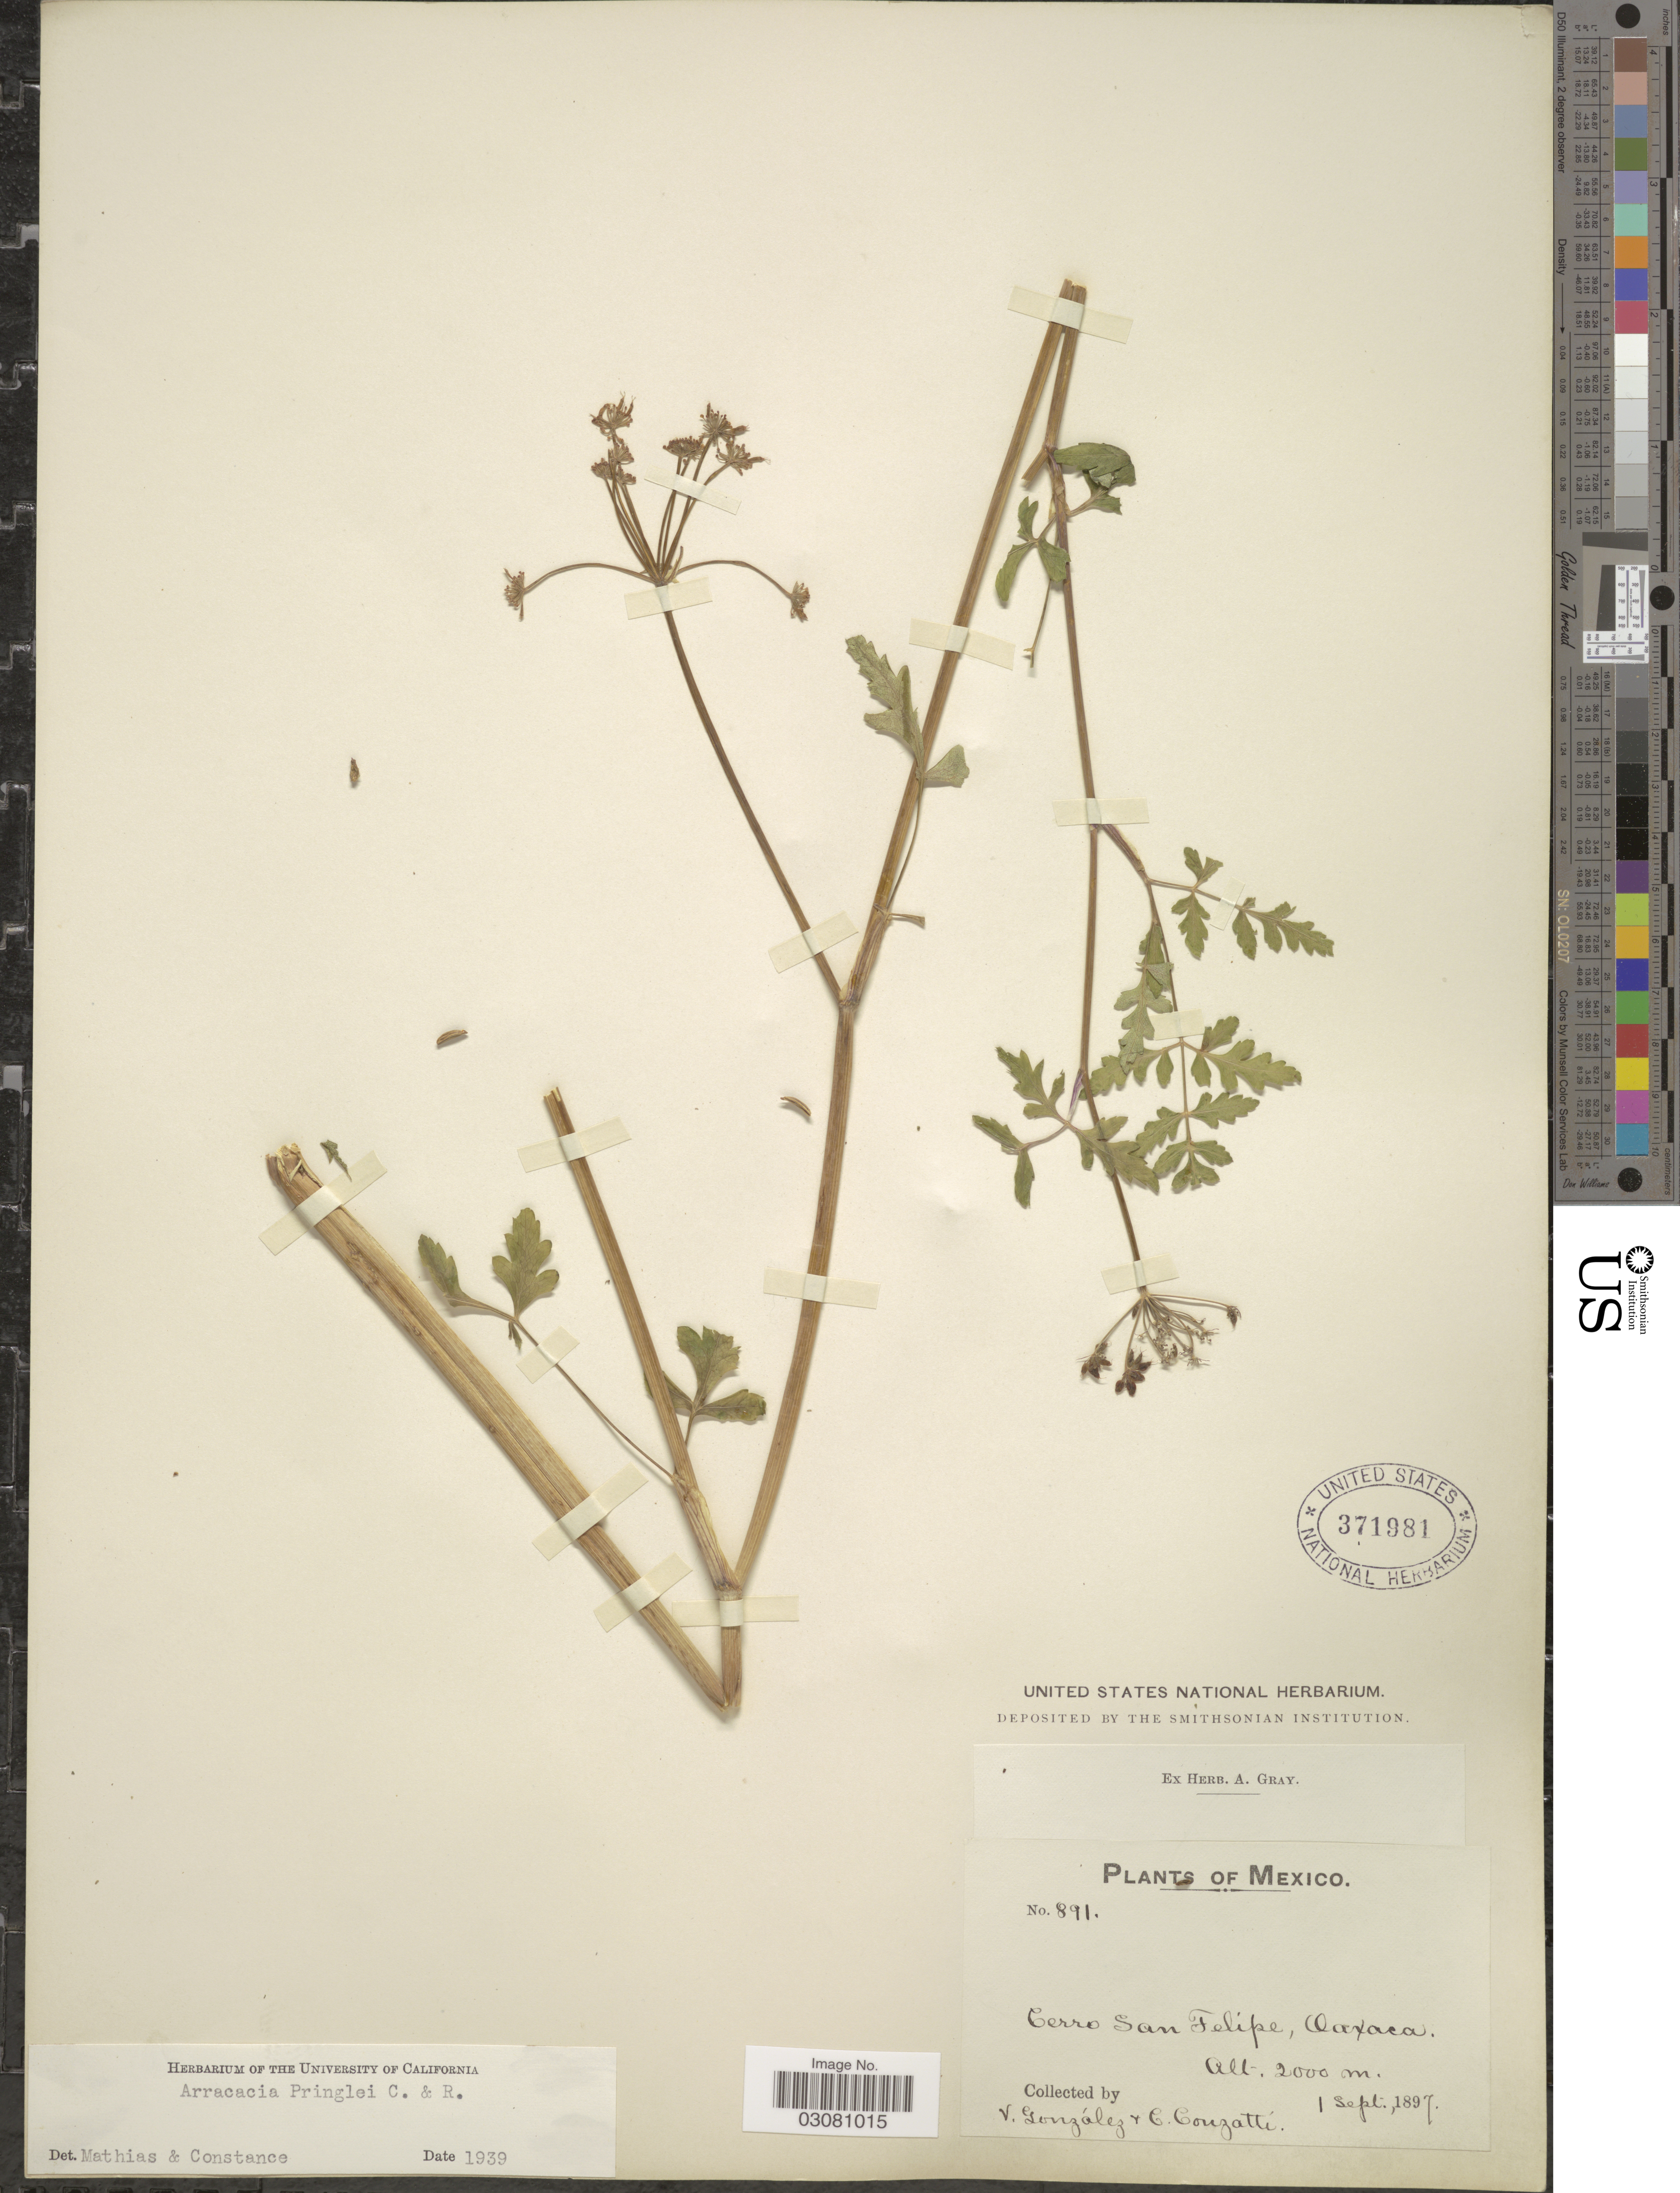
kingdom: Plantae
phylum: Tracheophyta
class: Magnoliopsida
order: Apiales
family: Apiaceae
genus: Arracacia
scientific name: Arracacia pringlei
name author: J.M. Coult. & Rose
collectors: V. González & C. Conzatti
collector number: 891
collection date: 1897-09-01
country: Mexico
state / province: Oaxaca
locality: Cerro San Felipe.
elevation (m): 2000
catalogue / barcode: US 371981